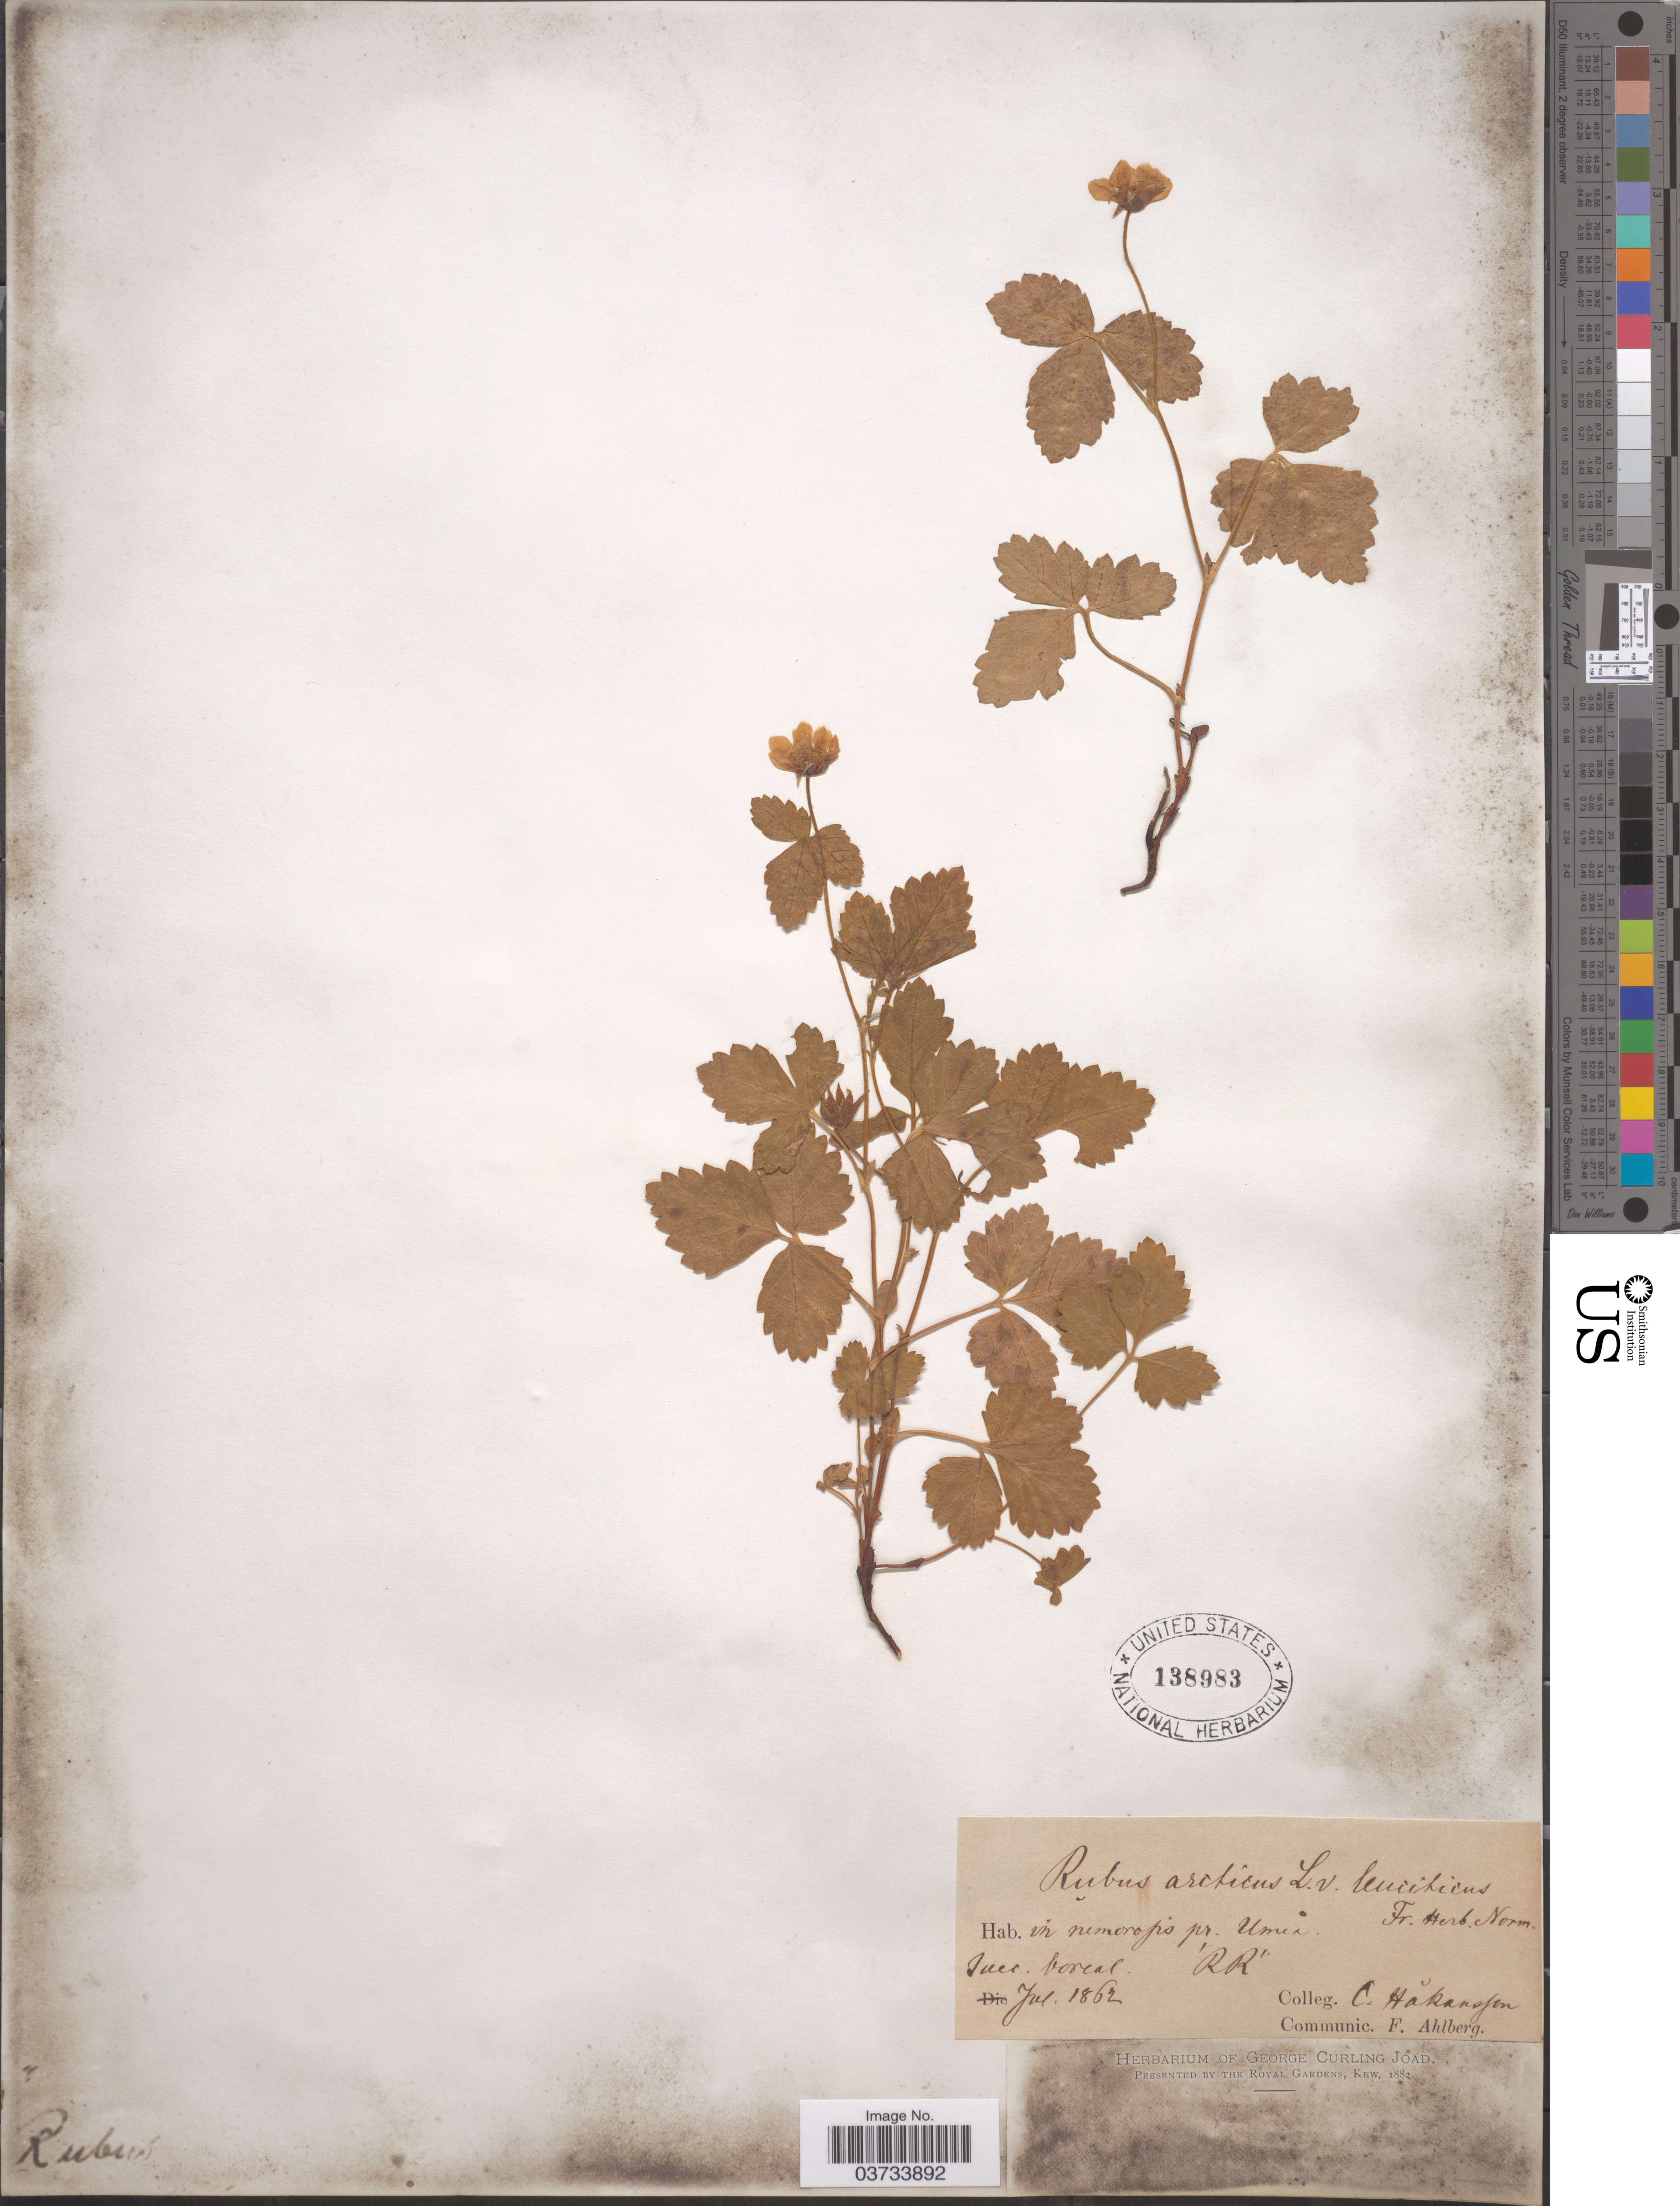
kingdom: Plantae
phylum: Tracheophyta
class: Magnoliopsida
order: Rosales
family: Rosaceae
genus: Rubus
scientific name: Rubus arcticus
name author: L.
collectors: C. Håkansson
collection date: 1862-07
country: Sweden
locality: Suec. boreal. 'RR'.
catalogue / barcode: US 138983